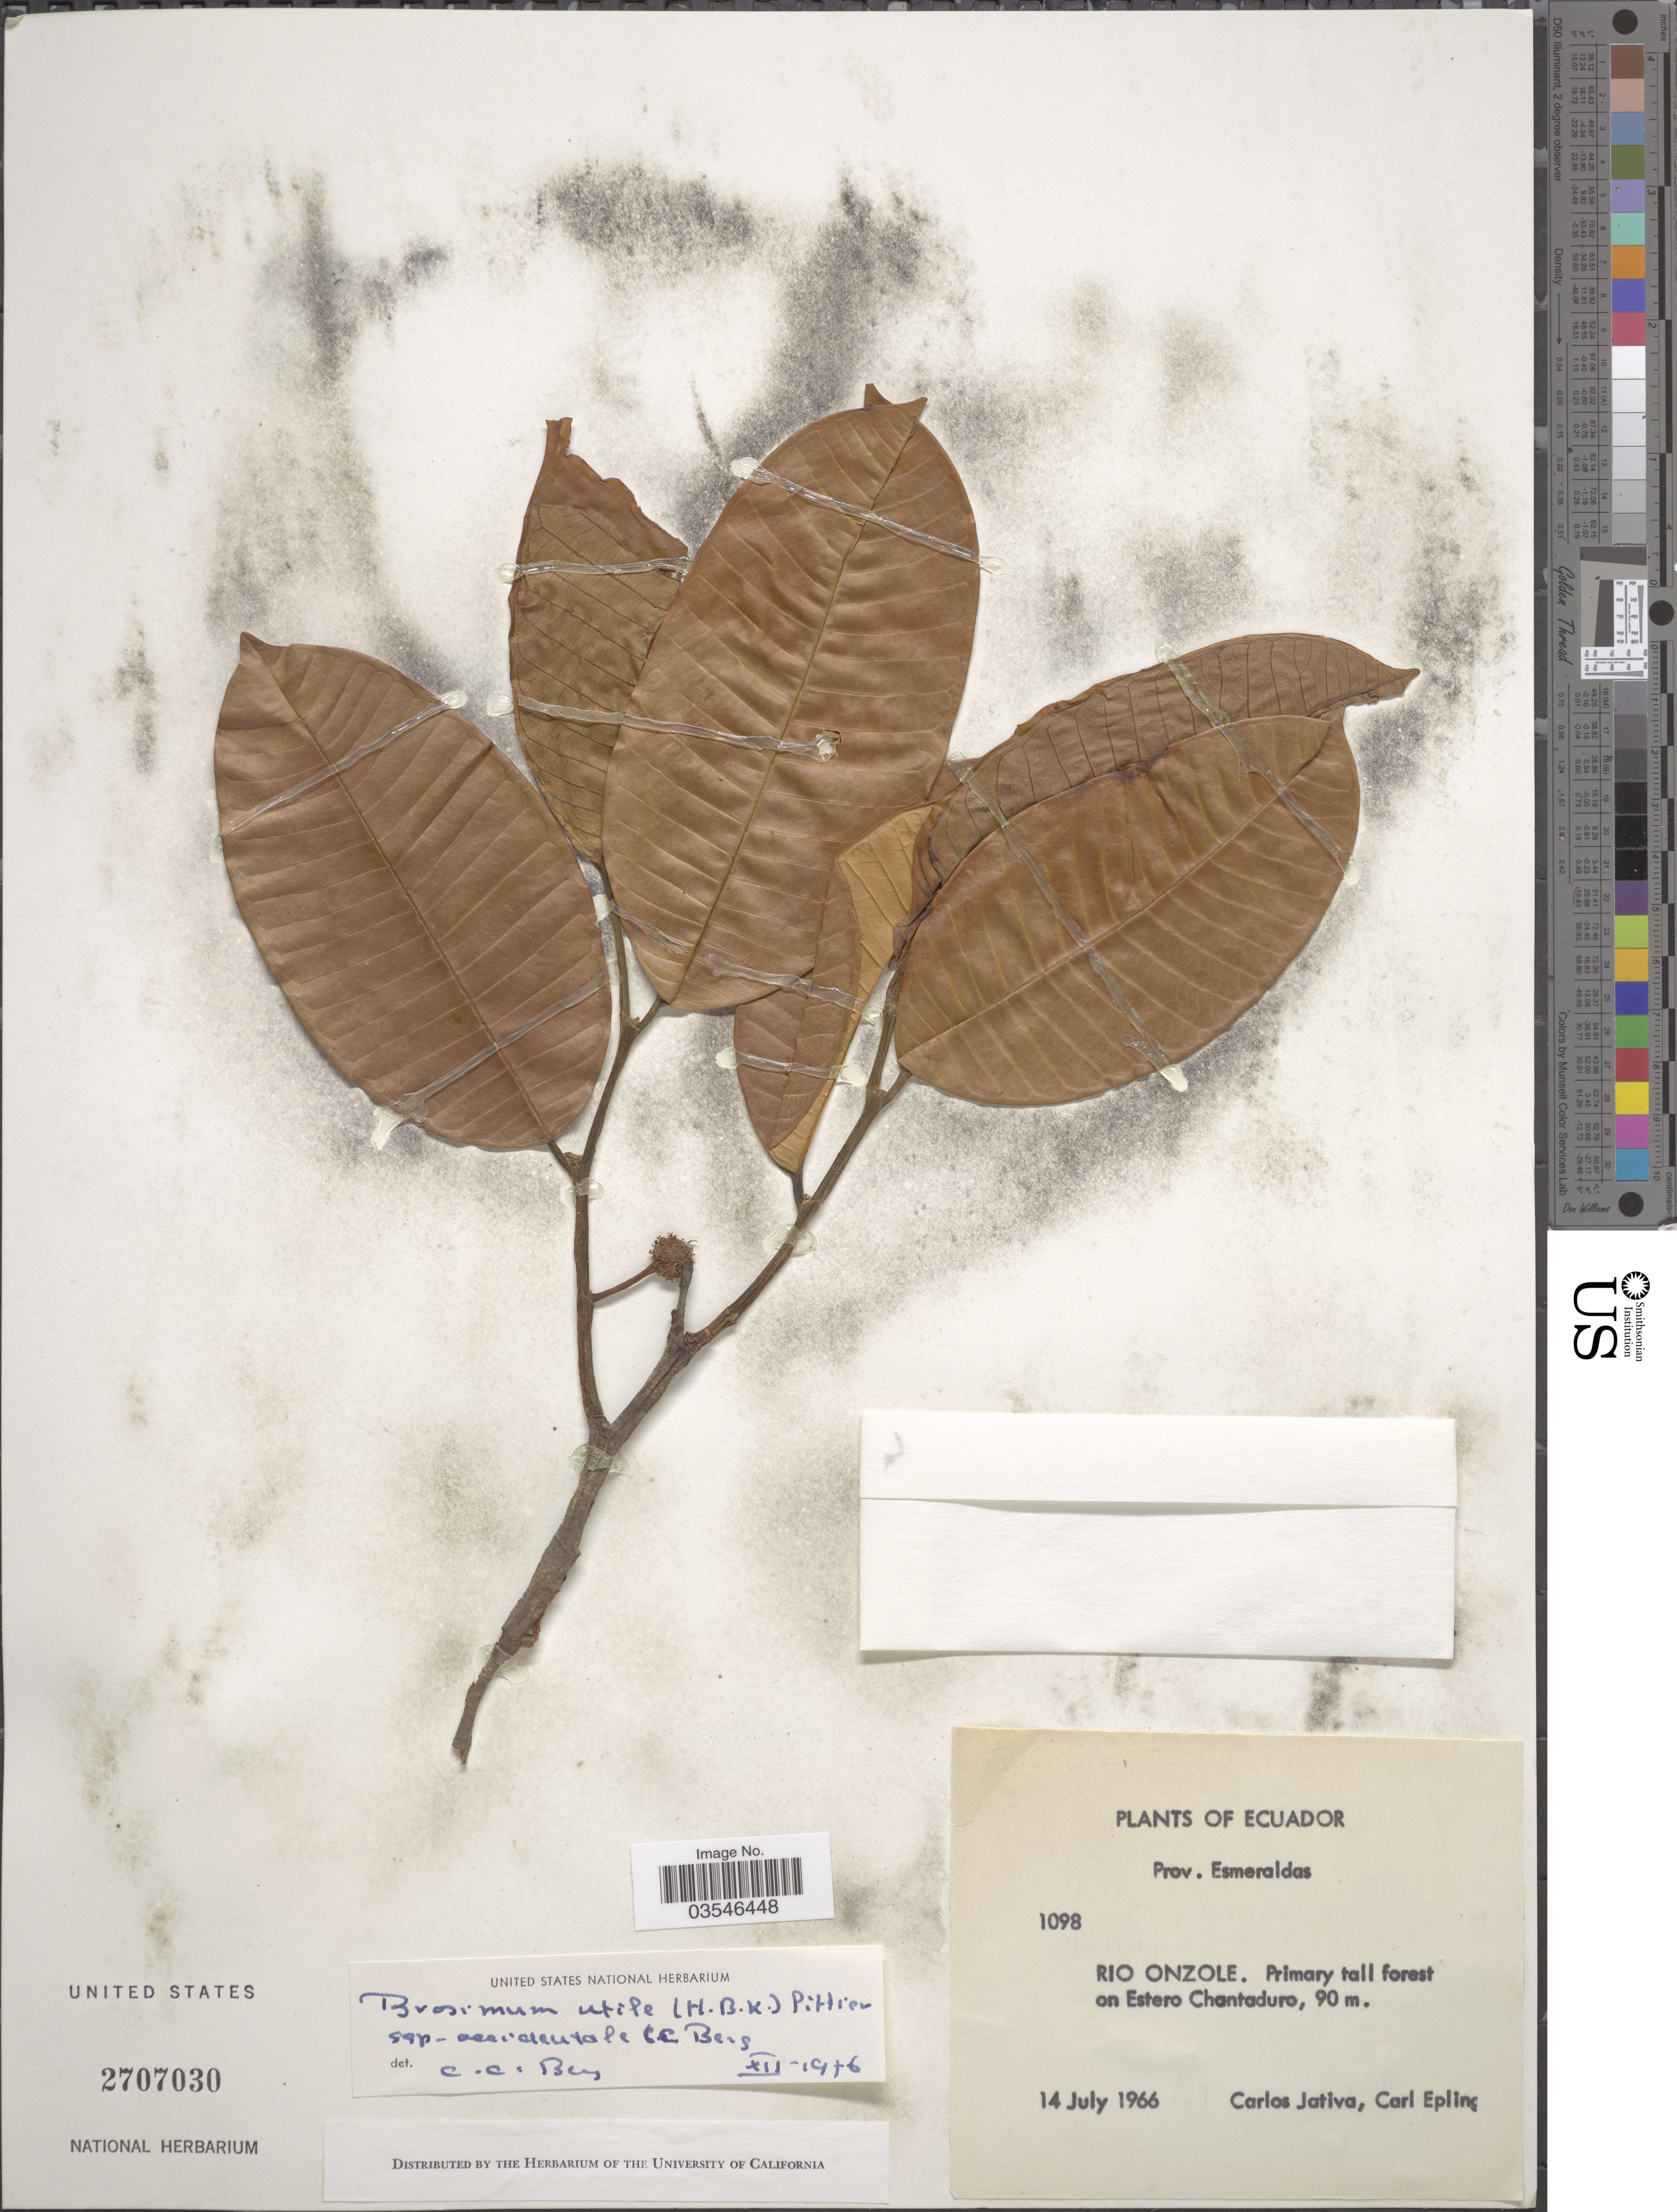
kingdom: Plantae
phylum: Tracheophyta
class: Magnoliopsida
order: Rosales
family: Moraceae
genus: Brosimum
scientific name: Brosimum utile subsp. occidentale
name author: C.C. Berg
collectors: C. D. Játiva & C. C. Epling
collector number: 1098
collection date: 1966-07-14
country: Ecuador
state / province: Esmeraldas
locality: Rio Onzole. Primary tall forest on Estero Chantaduro.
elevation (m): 90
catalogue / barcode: US 2707030